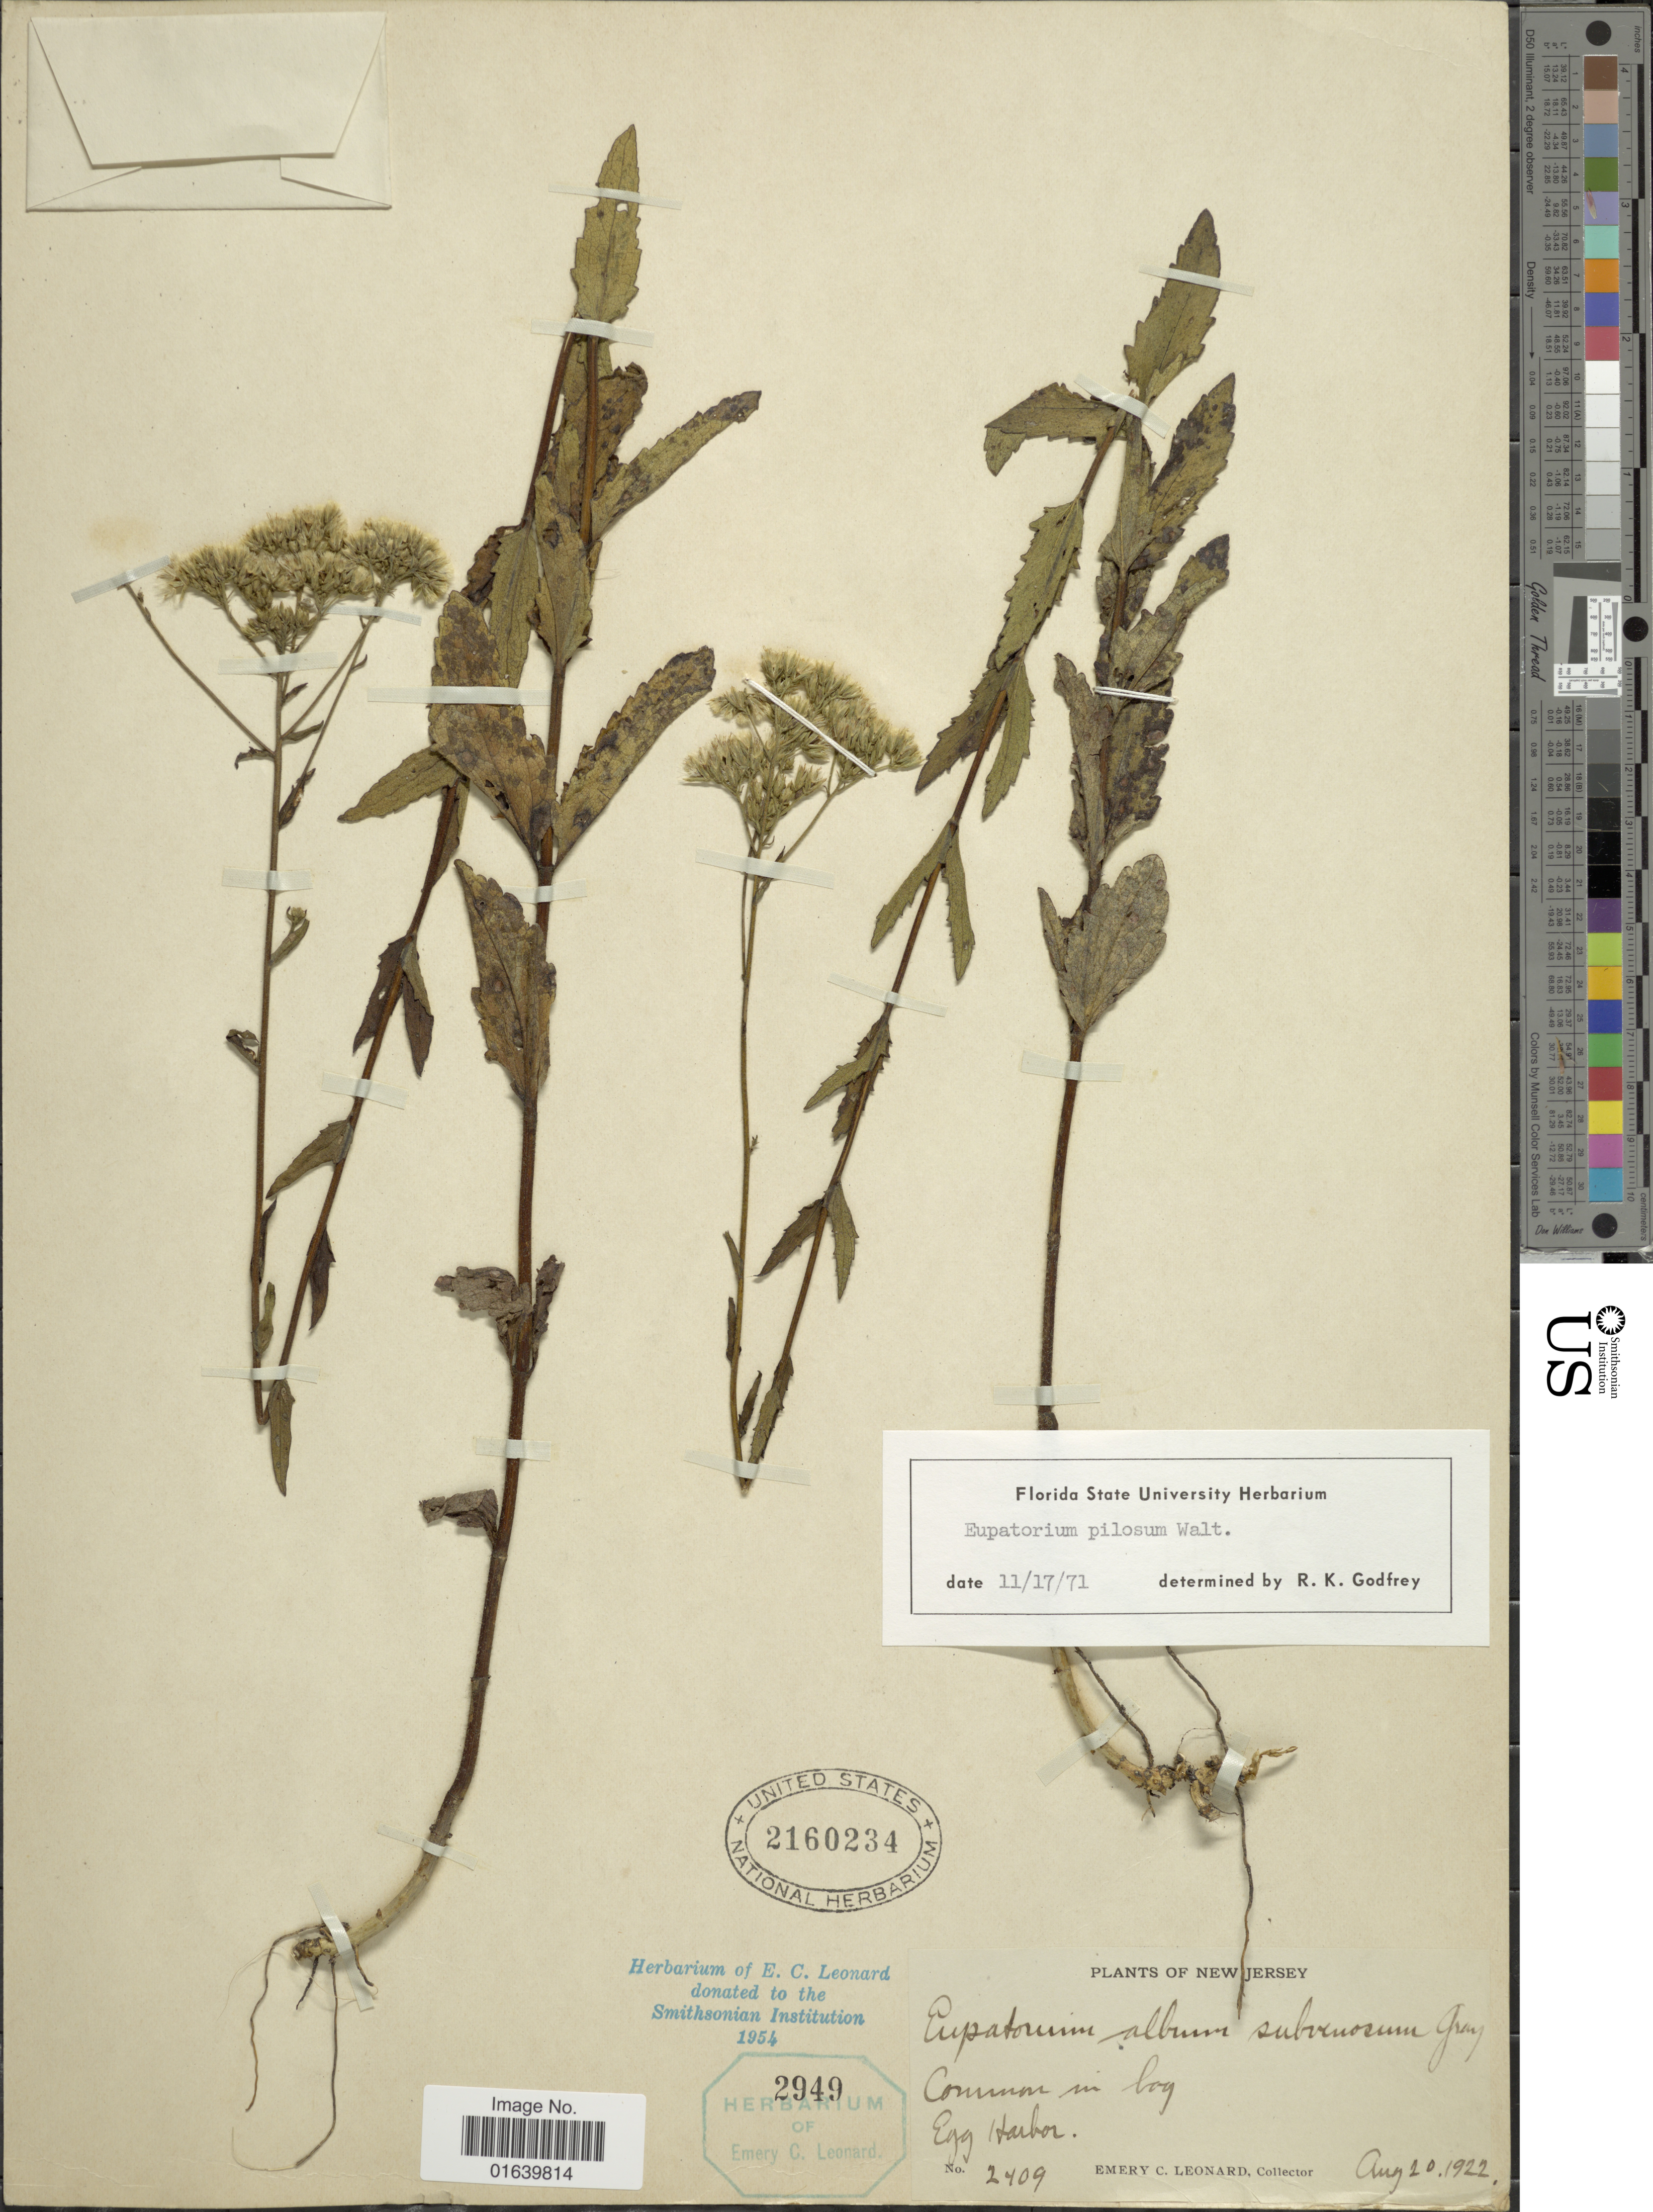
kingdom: Plantae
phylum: Tracheophyta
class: Magnoliopsida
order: Asterales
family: Asteraceae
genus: Eupatorium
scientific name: Eupatorium pilosum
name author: Walter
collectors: E. C. Leonard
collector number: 2409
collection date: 1922-08-20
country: United States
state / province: New Jersey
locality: Egg Harbor.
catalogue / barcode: US 2160234